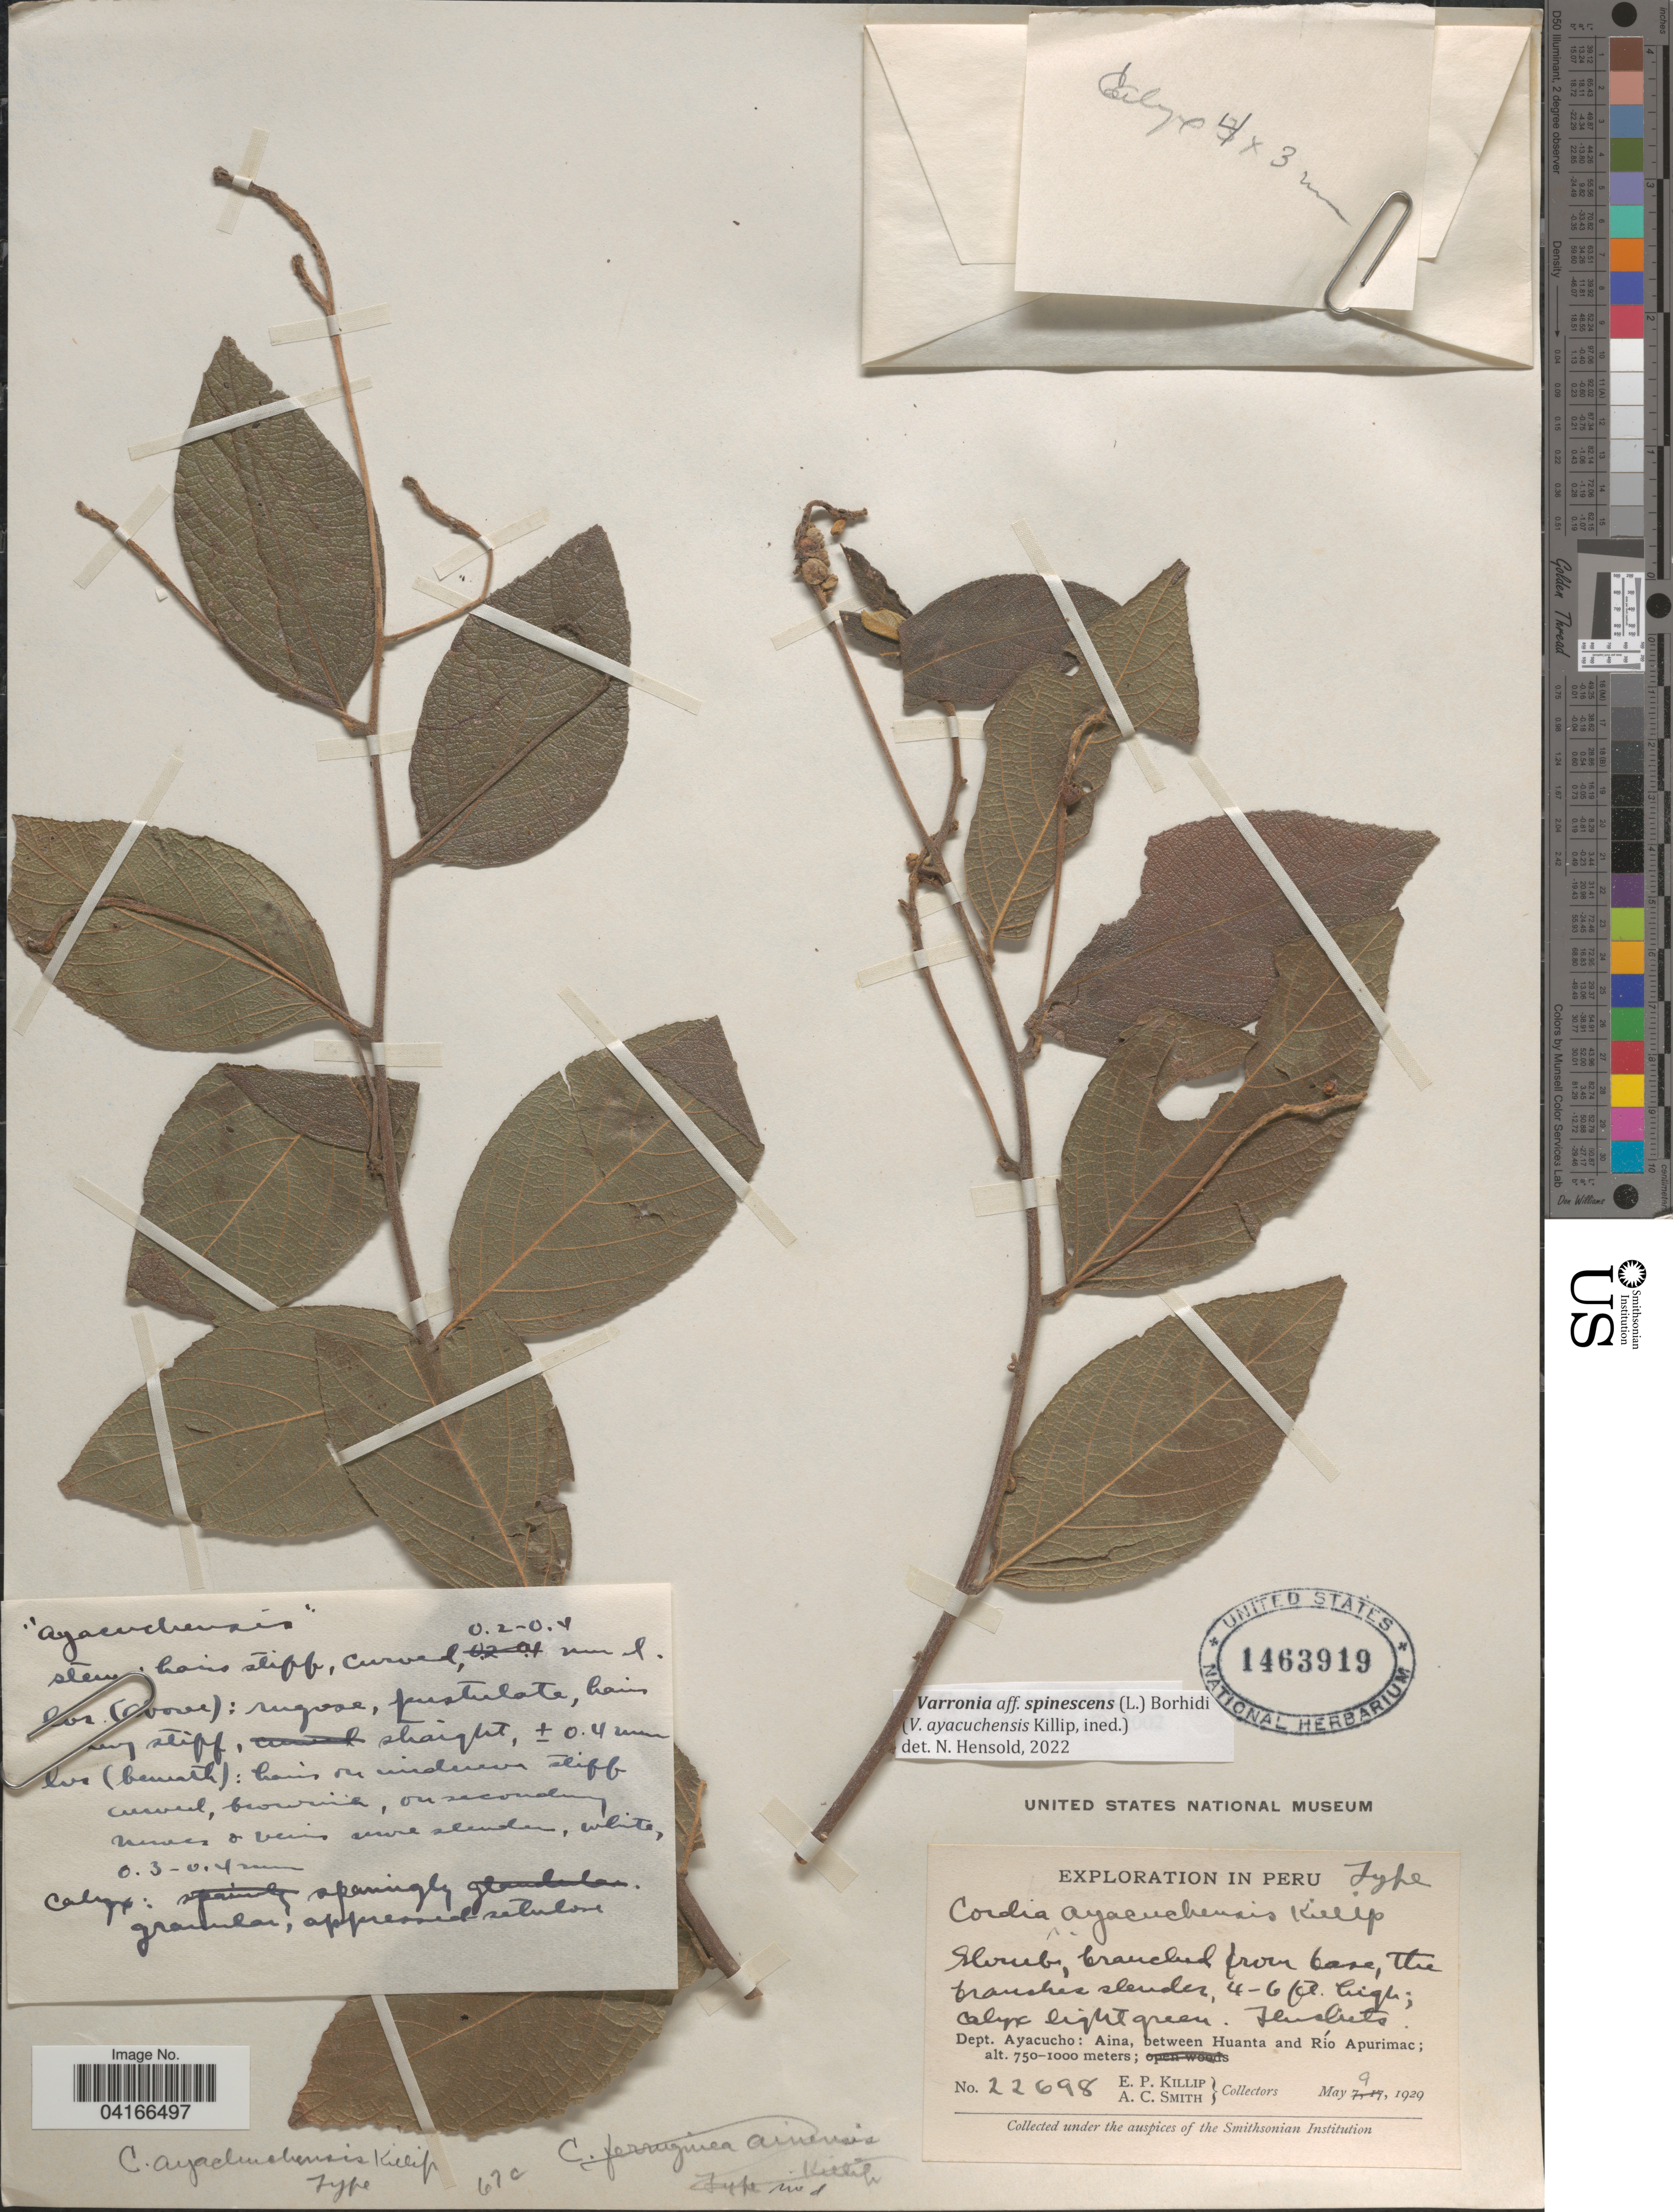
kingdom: Plantae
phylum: Tracheophyta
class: Magnoliopsida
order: Boraginales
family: Cordiaceae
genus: Varronia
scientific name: Varronia spinescens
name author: (L.) Borhidi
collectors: E. P. Killip & A. C. Smith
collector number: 22698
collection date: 1929-05-09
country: Peru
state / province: Ayacucho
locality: Exploration in Peru. Dept. Ayacucho: Aina, between Huanta and Río Apurimac.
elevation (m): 750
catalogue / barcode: US 1463919